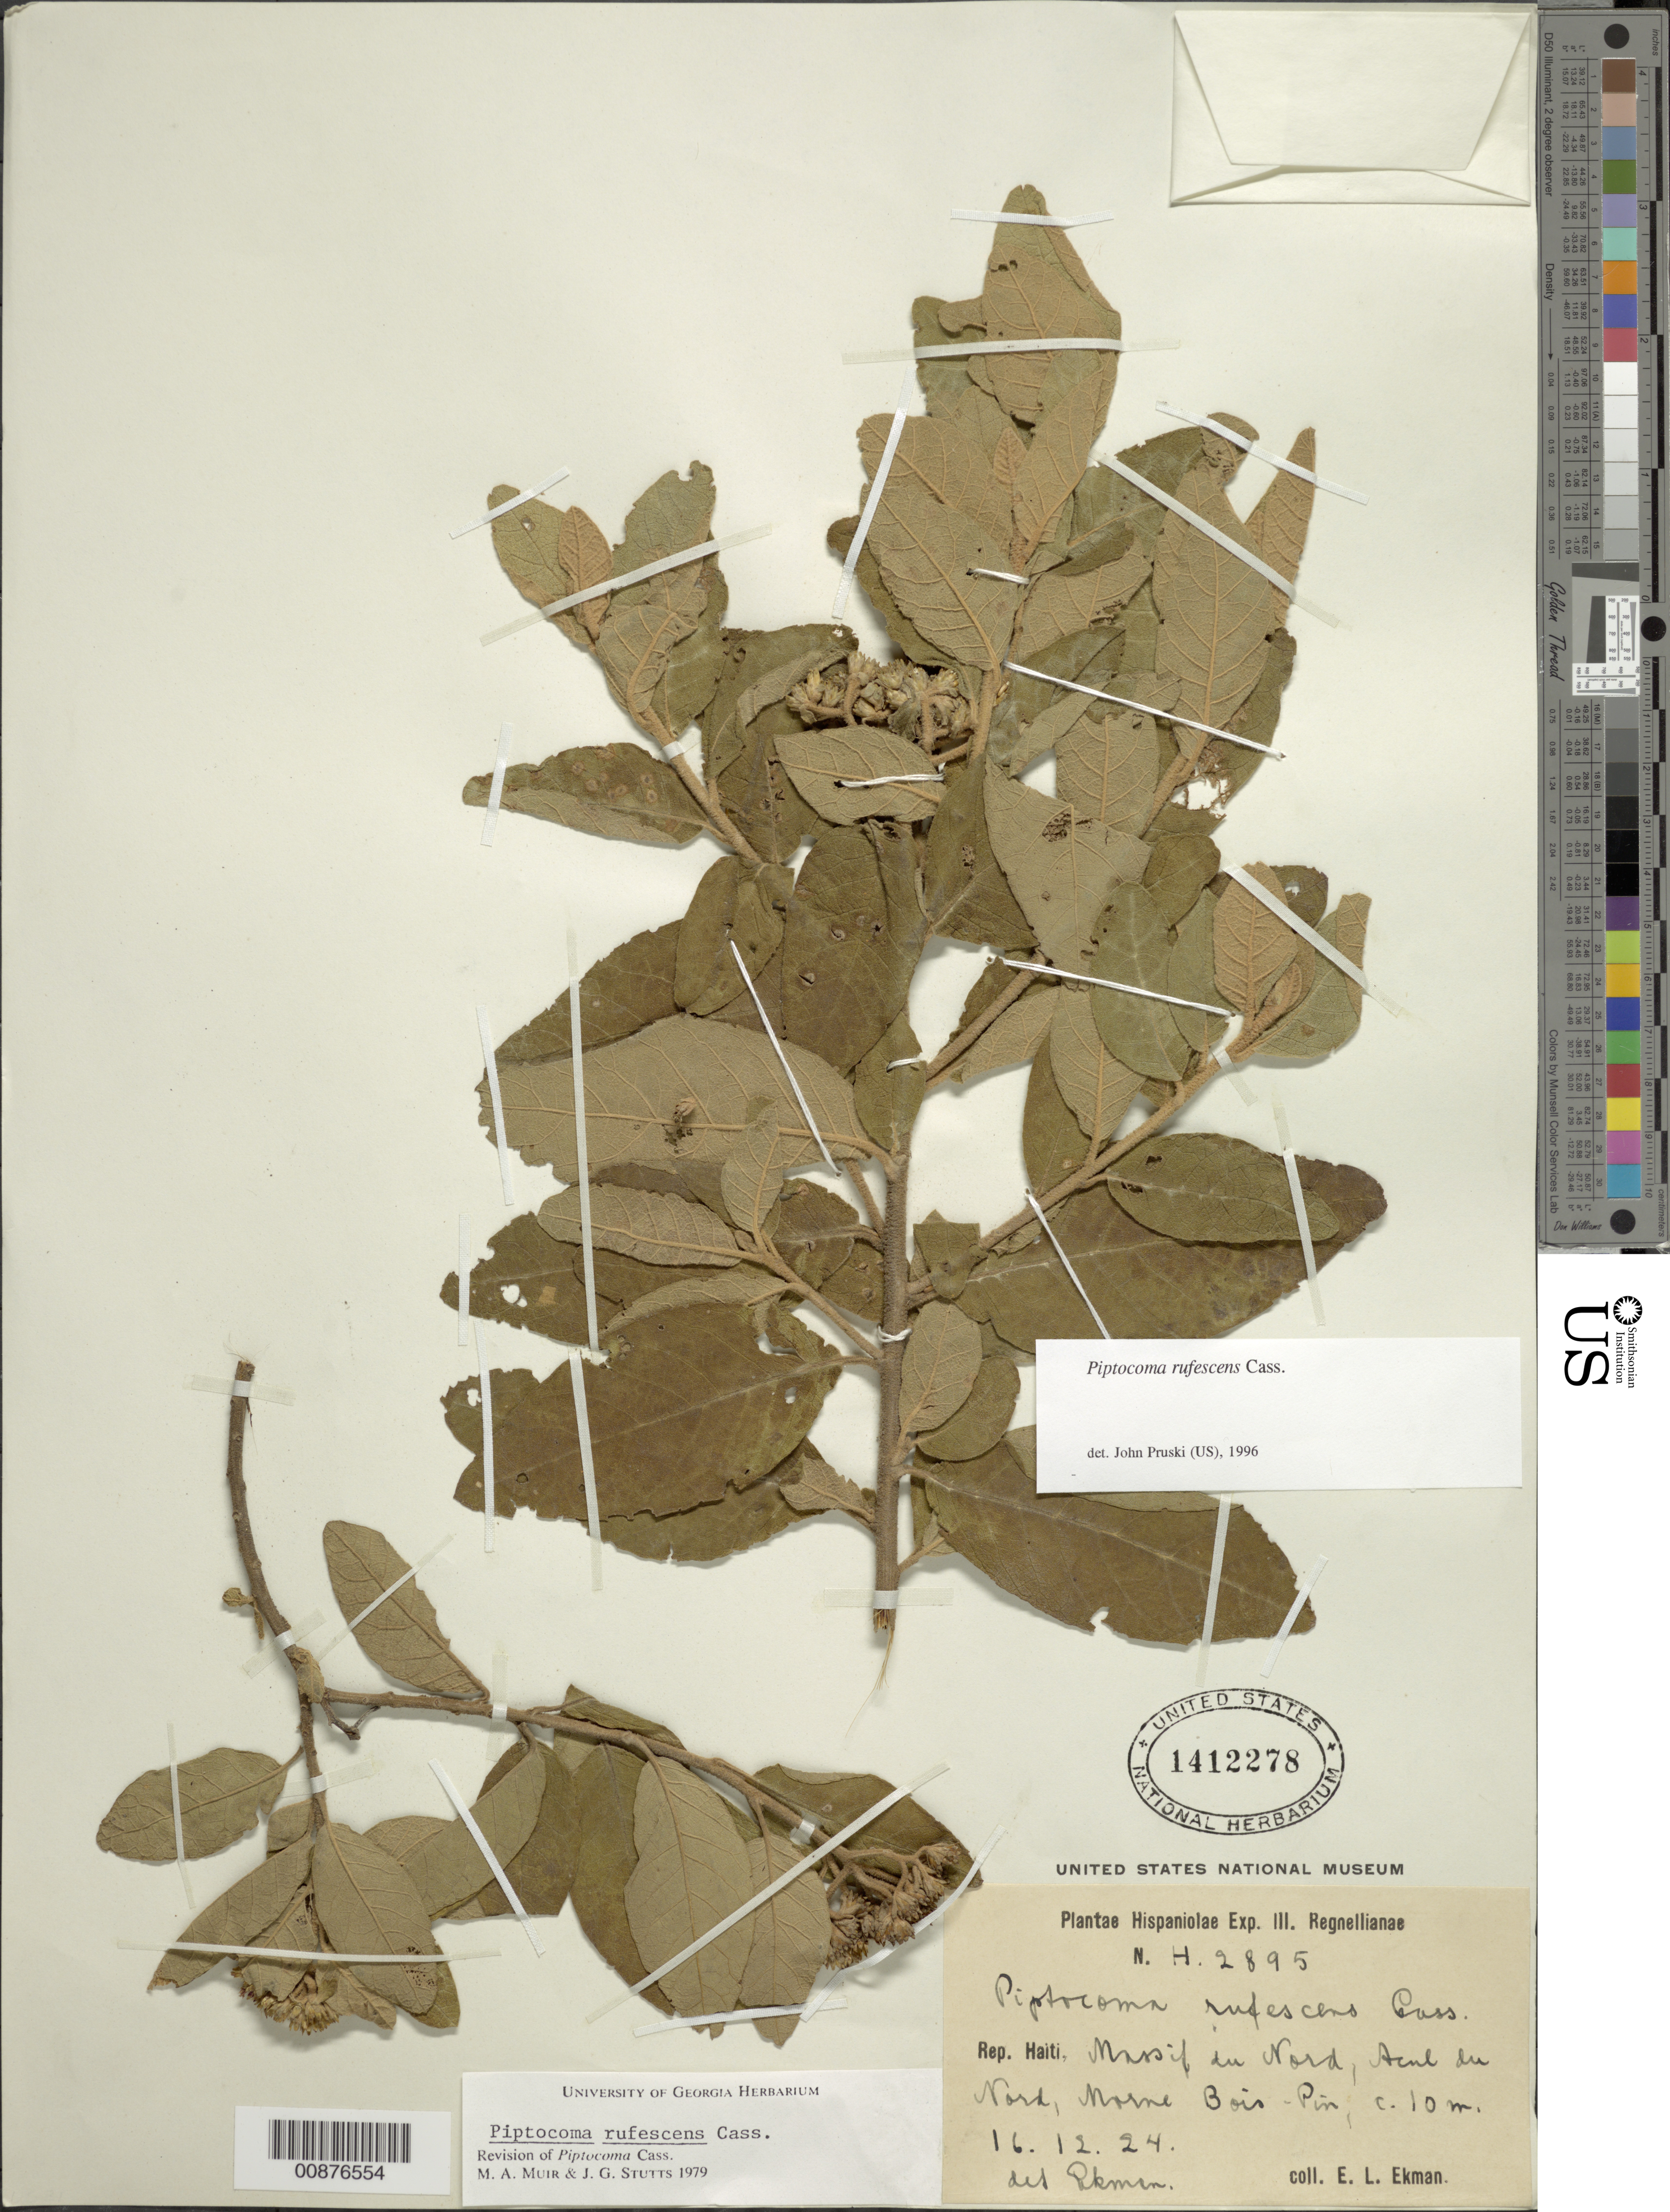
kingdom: Plantae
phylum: Tracheophyta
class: Magnoliopsida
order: Asterales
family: Asteraceae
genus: Piptocoma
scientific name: Piptocoma rufescens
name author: Cass.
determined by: Muir, M. A.; Stutts, J. G.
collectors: E. L. Ekman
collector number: H 2895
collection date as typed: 16 Dec 1924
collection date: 1924-12-16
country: Haiti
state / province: Nord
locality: Norne Bois- Pin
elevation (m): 10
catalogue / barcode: US 1412278